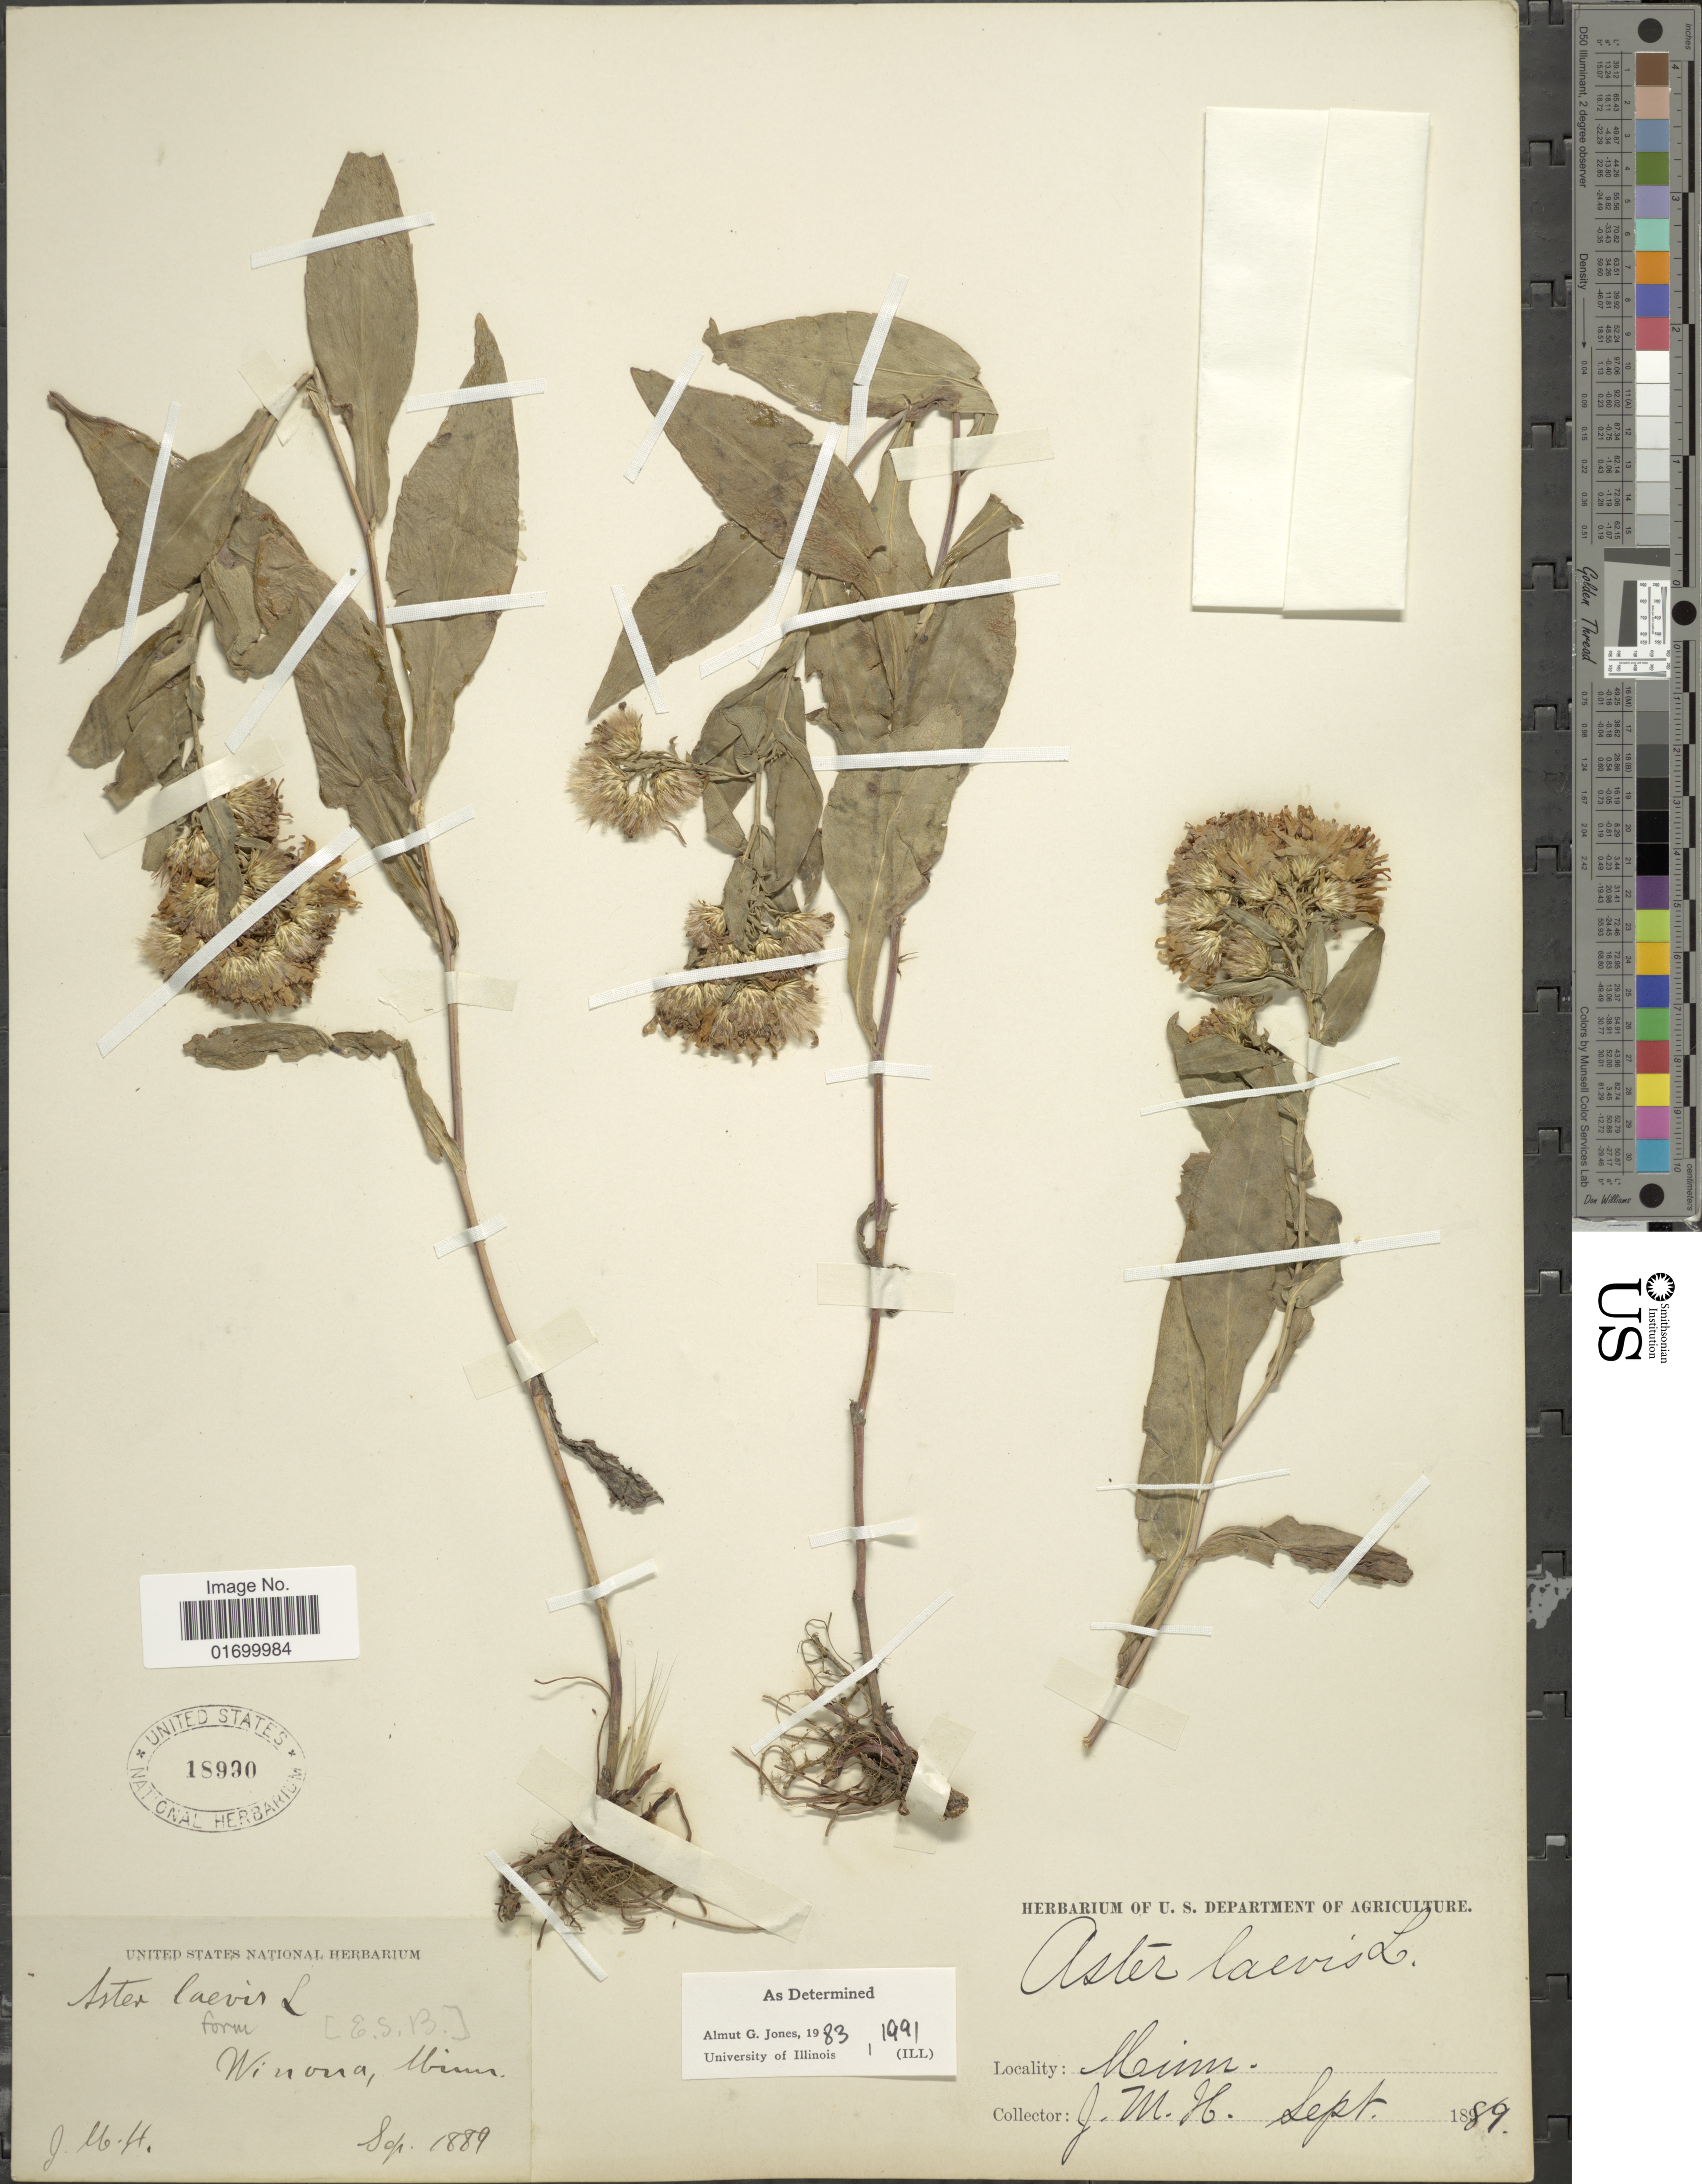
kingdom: Plantae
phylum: Tracheophyta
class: Magnoliopsida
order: Asterales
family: Asteraceae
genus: Symphyotrichum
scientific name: Symphyotrichum laeve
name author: (L.) Á. Löve & D. Löve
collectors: J. M. H.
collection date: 1889-08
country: United States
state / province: Minnesota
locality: Winona, Minn.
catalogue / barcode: US 18990